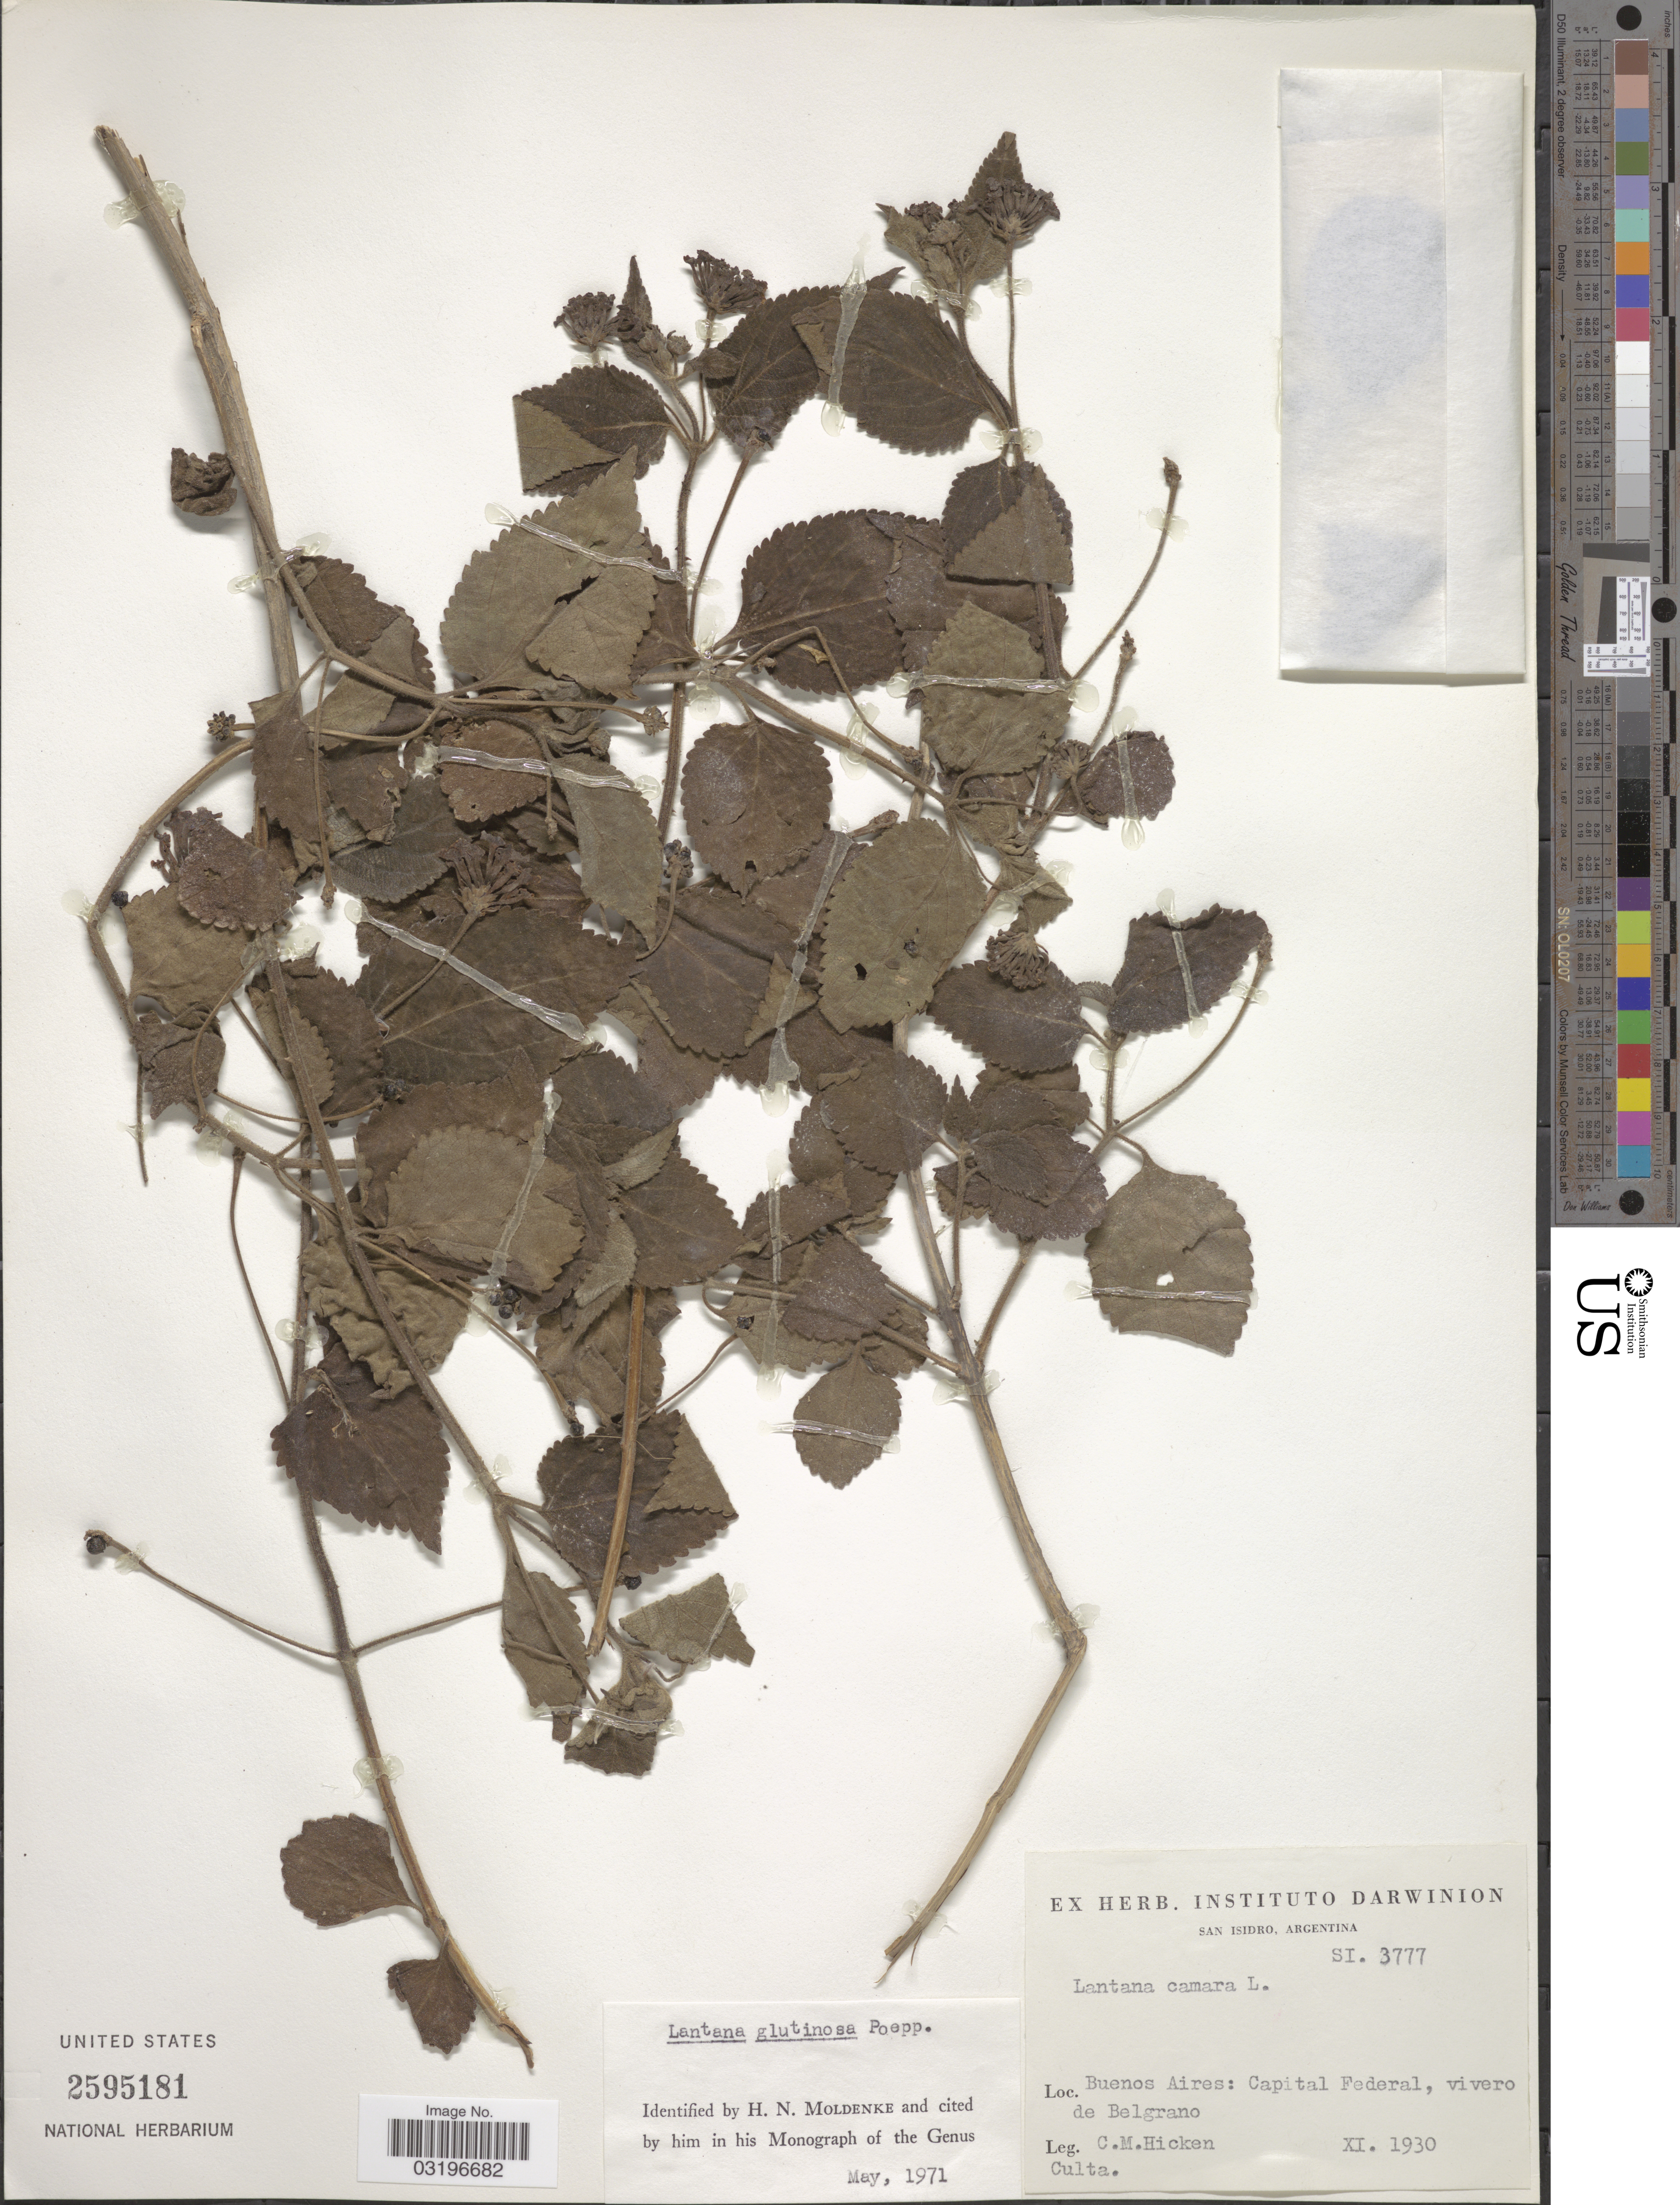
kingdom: Plantae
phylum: Tracheophyta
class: Magnoliopsida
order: Lamiales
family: Verbenaceae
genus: Lantana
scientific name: Lantana glutinosa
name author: Poepp.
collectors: C. M. Hicken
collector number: SI 3777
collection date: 1930-12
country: Argentina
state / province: Buenos Aires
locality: San Isidro. Capital Federal, vivero de Belgrano.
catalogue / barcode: US 2595181